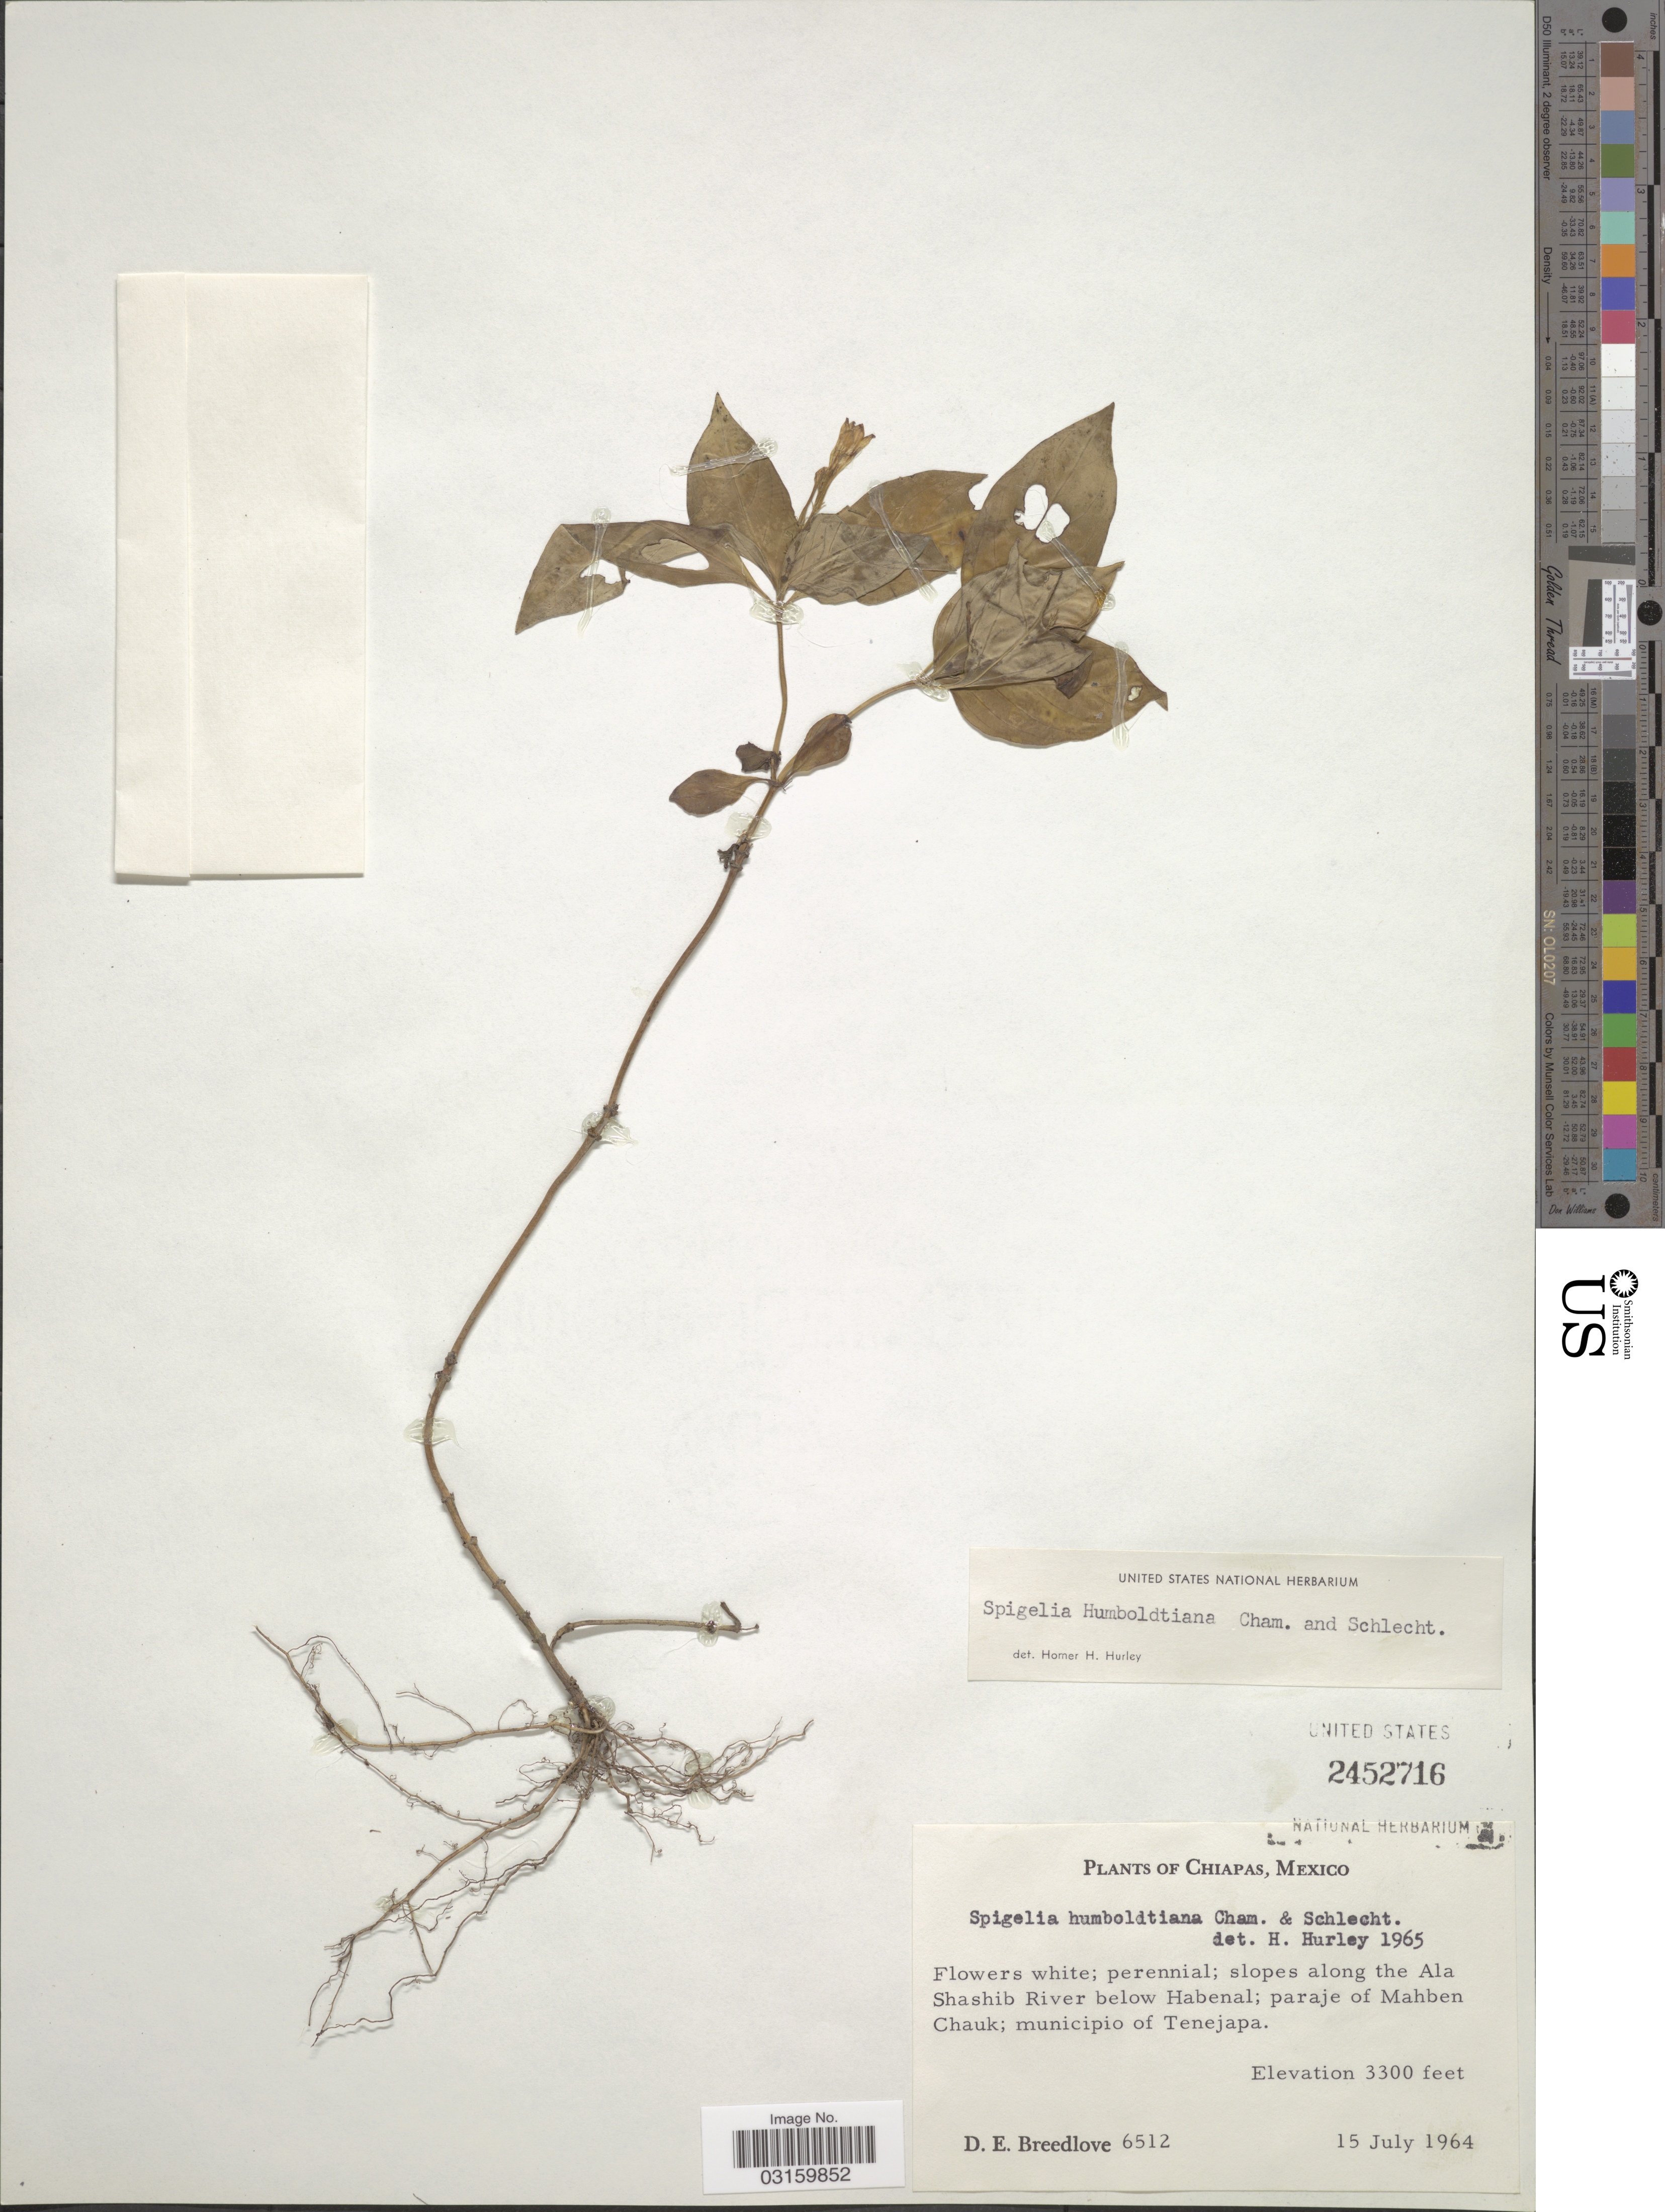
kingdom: Plantae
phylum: Tracheophyta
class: Magnoliopsida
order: Gentianales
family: Loganiaceae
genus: Spigelia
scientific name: Spigelia humboldtiana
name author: Cham. & Schltdl.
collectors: D. E. Breedlove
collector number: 6512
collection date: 1964-07-15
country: Mexico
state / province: Chiapas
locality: Slopes along the Ala Shashib River below Habenal; paraje of Mahben Chauk; municipio of Tenejapa.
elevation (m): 1006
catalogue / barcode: US 2452716